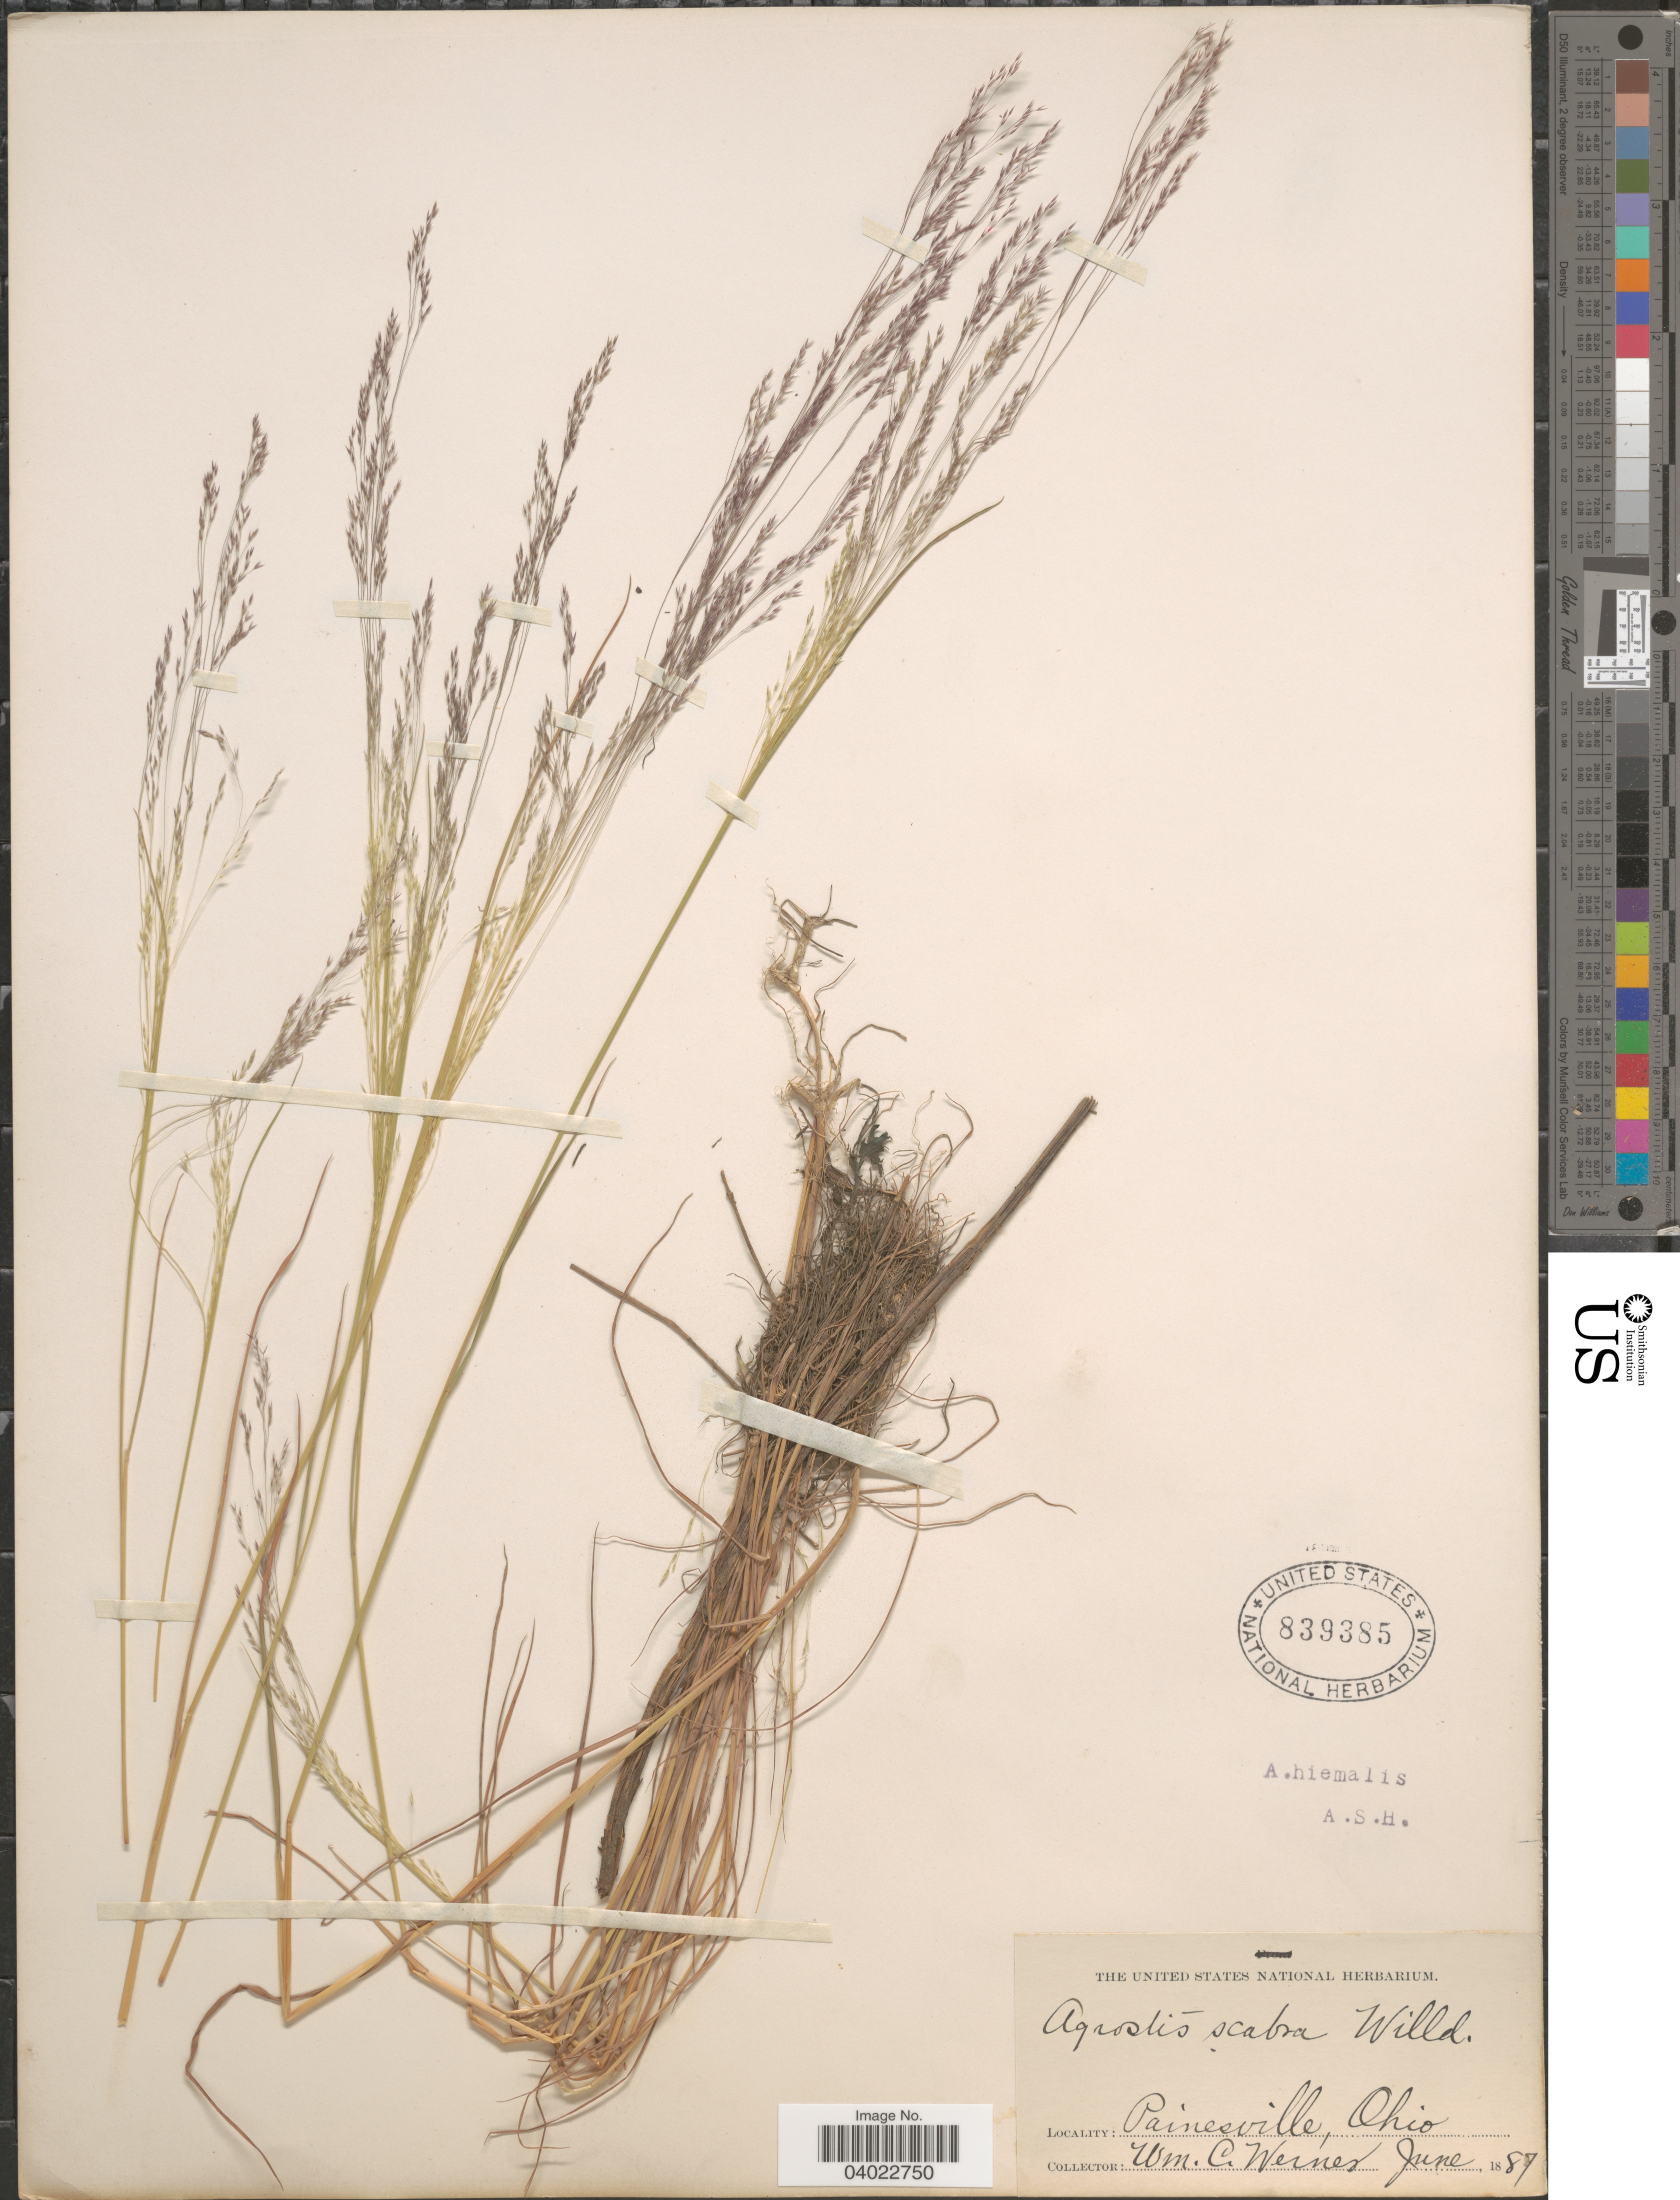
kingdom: Plantae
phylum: Tracheophyta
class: Liliopsida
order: Poales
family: Poaceae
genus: Agrostis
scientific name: Agrostis scabra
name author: Willd.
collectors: W. Werner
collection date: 1887-06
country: United States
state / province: Ohio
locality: Painesville.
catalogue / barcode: US 839385